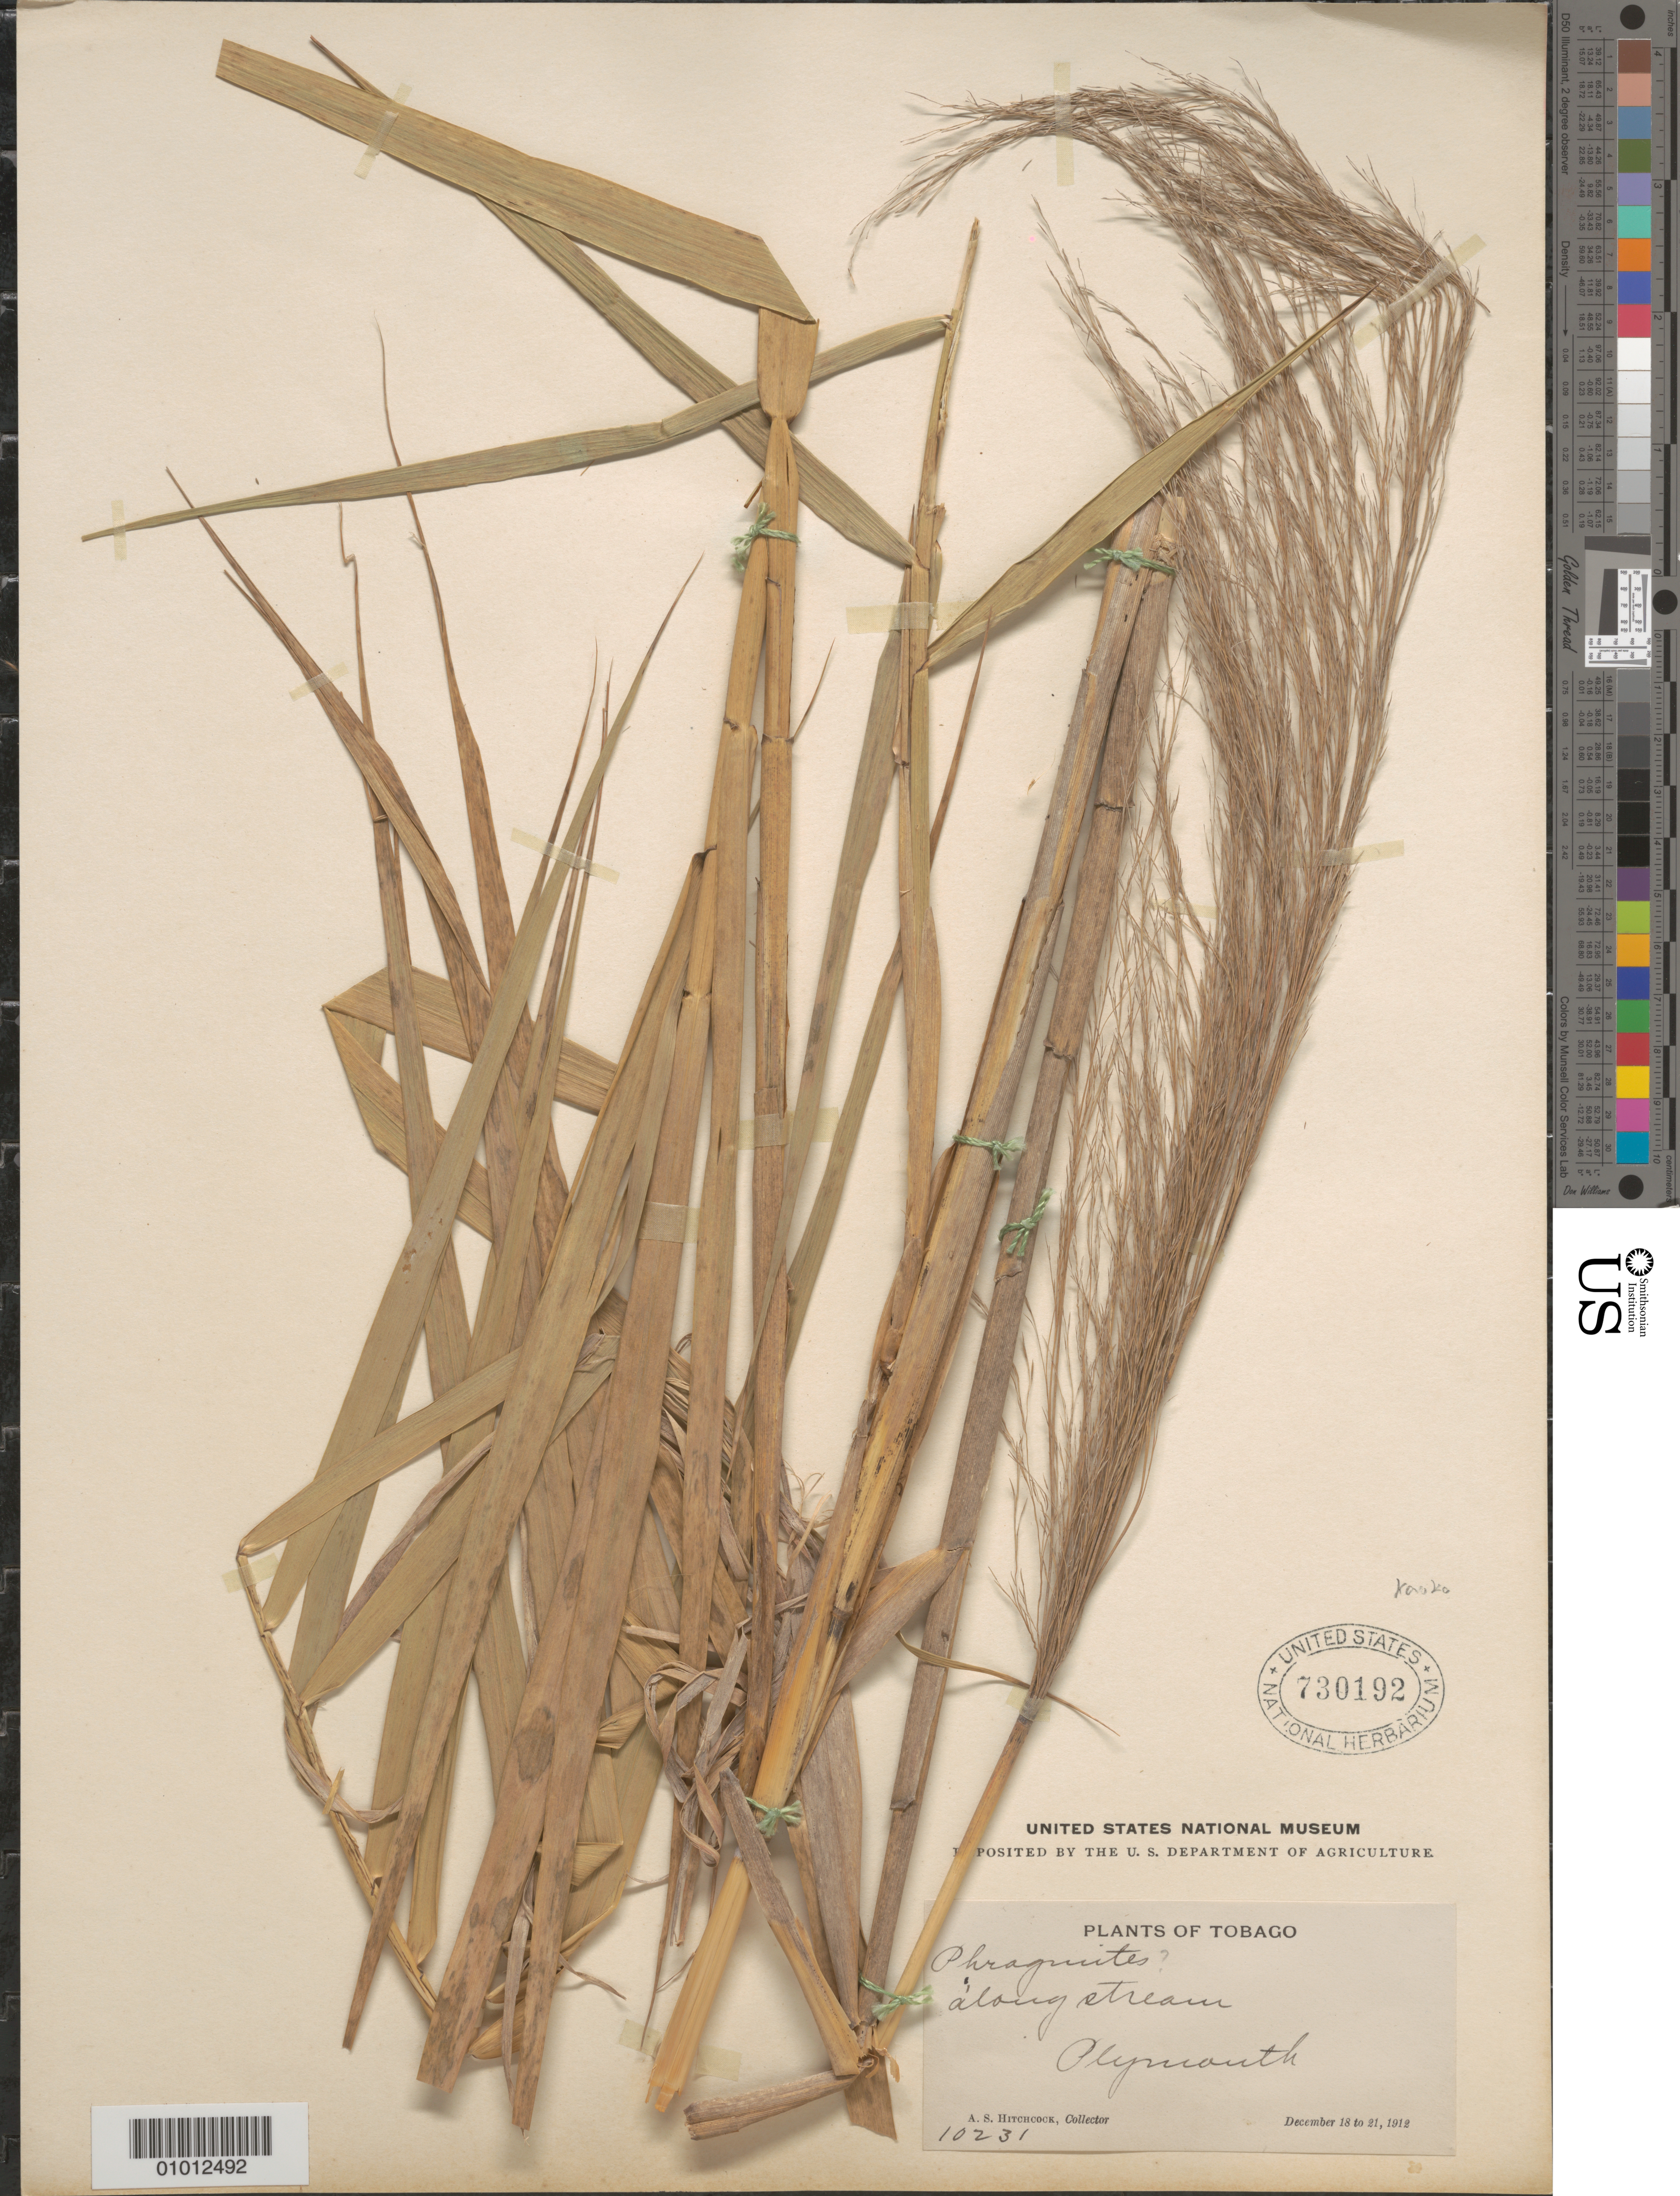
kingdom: Plantae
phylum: Tracheophyta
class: Liliopsida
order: Poales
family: Poaceae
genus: Phragmites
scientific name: Phragmites australis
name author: (Cav.) Trin. ex Steud.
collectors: A. S. Hitchcock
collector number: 10231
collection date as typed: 18 Dec 1912 to 21 Dec 1912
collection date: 1912-12-18/1912-12-21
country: Trinidad and Tobago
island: Tobago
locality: Plymouth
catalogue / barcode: US 730192